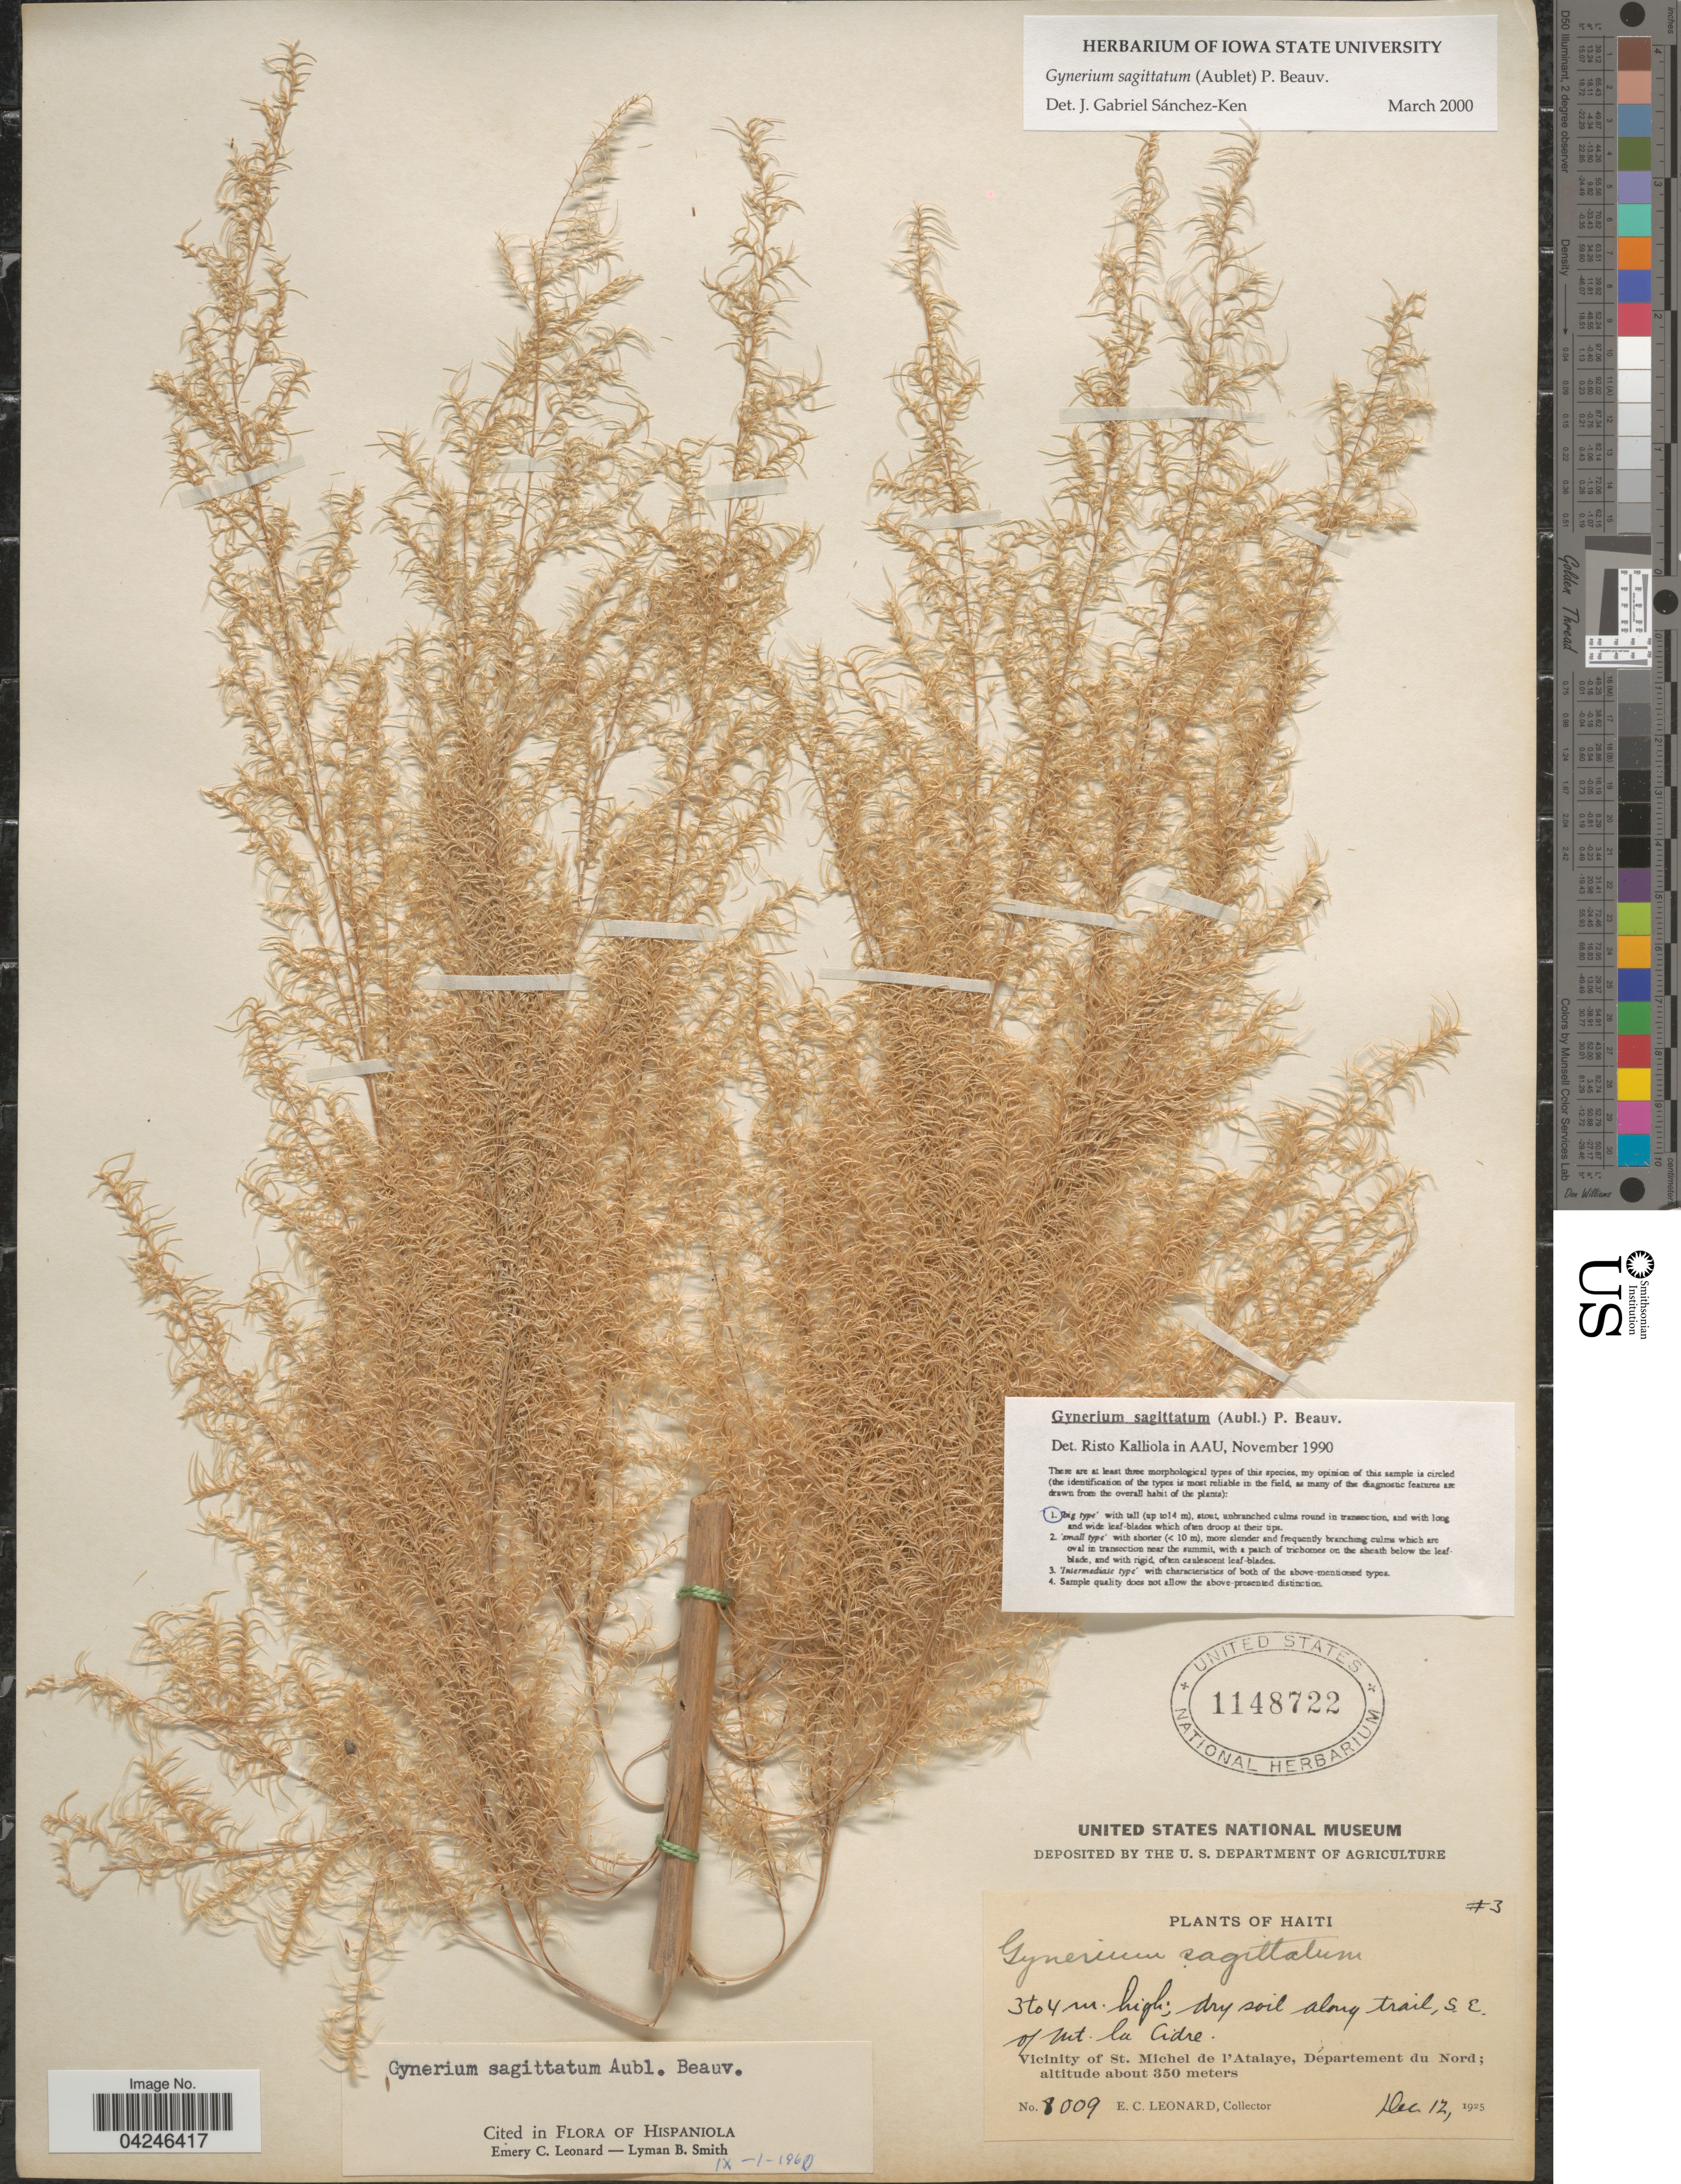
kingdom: Plantae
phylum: Tracheophyta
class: Liliopsida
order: Poales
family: Poaceae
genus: Gynerium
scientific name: Gynerium sagittatum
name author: (Aubl.) P. Beauv.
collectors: E. C. Leonard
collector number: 8009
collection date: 1925-12-12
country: Haiti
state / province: Nord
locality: Dry soil along trail, S. E. of Mt. la Cidre. Vicinity of St. Michel de l' Atalaye, Département du Nord.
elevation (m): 350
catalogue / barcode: US 1148722